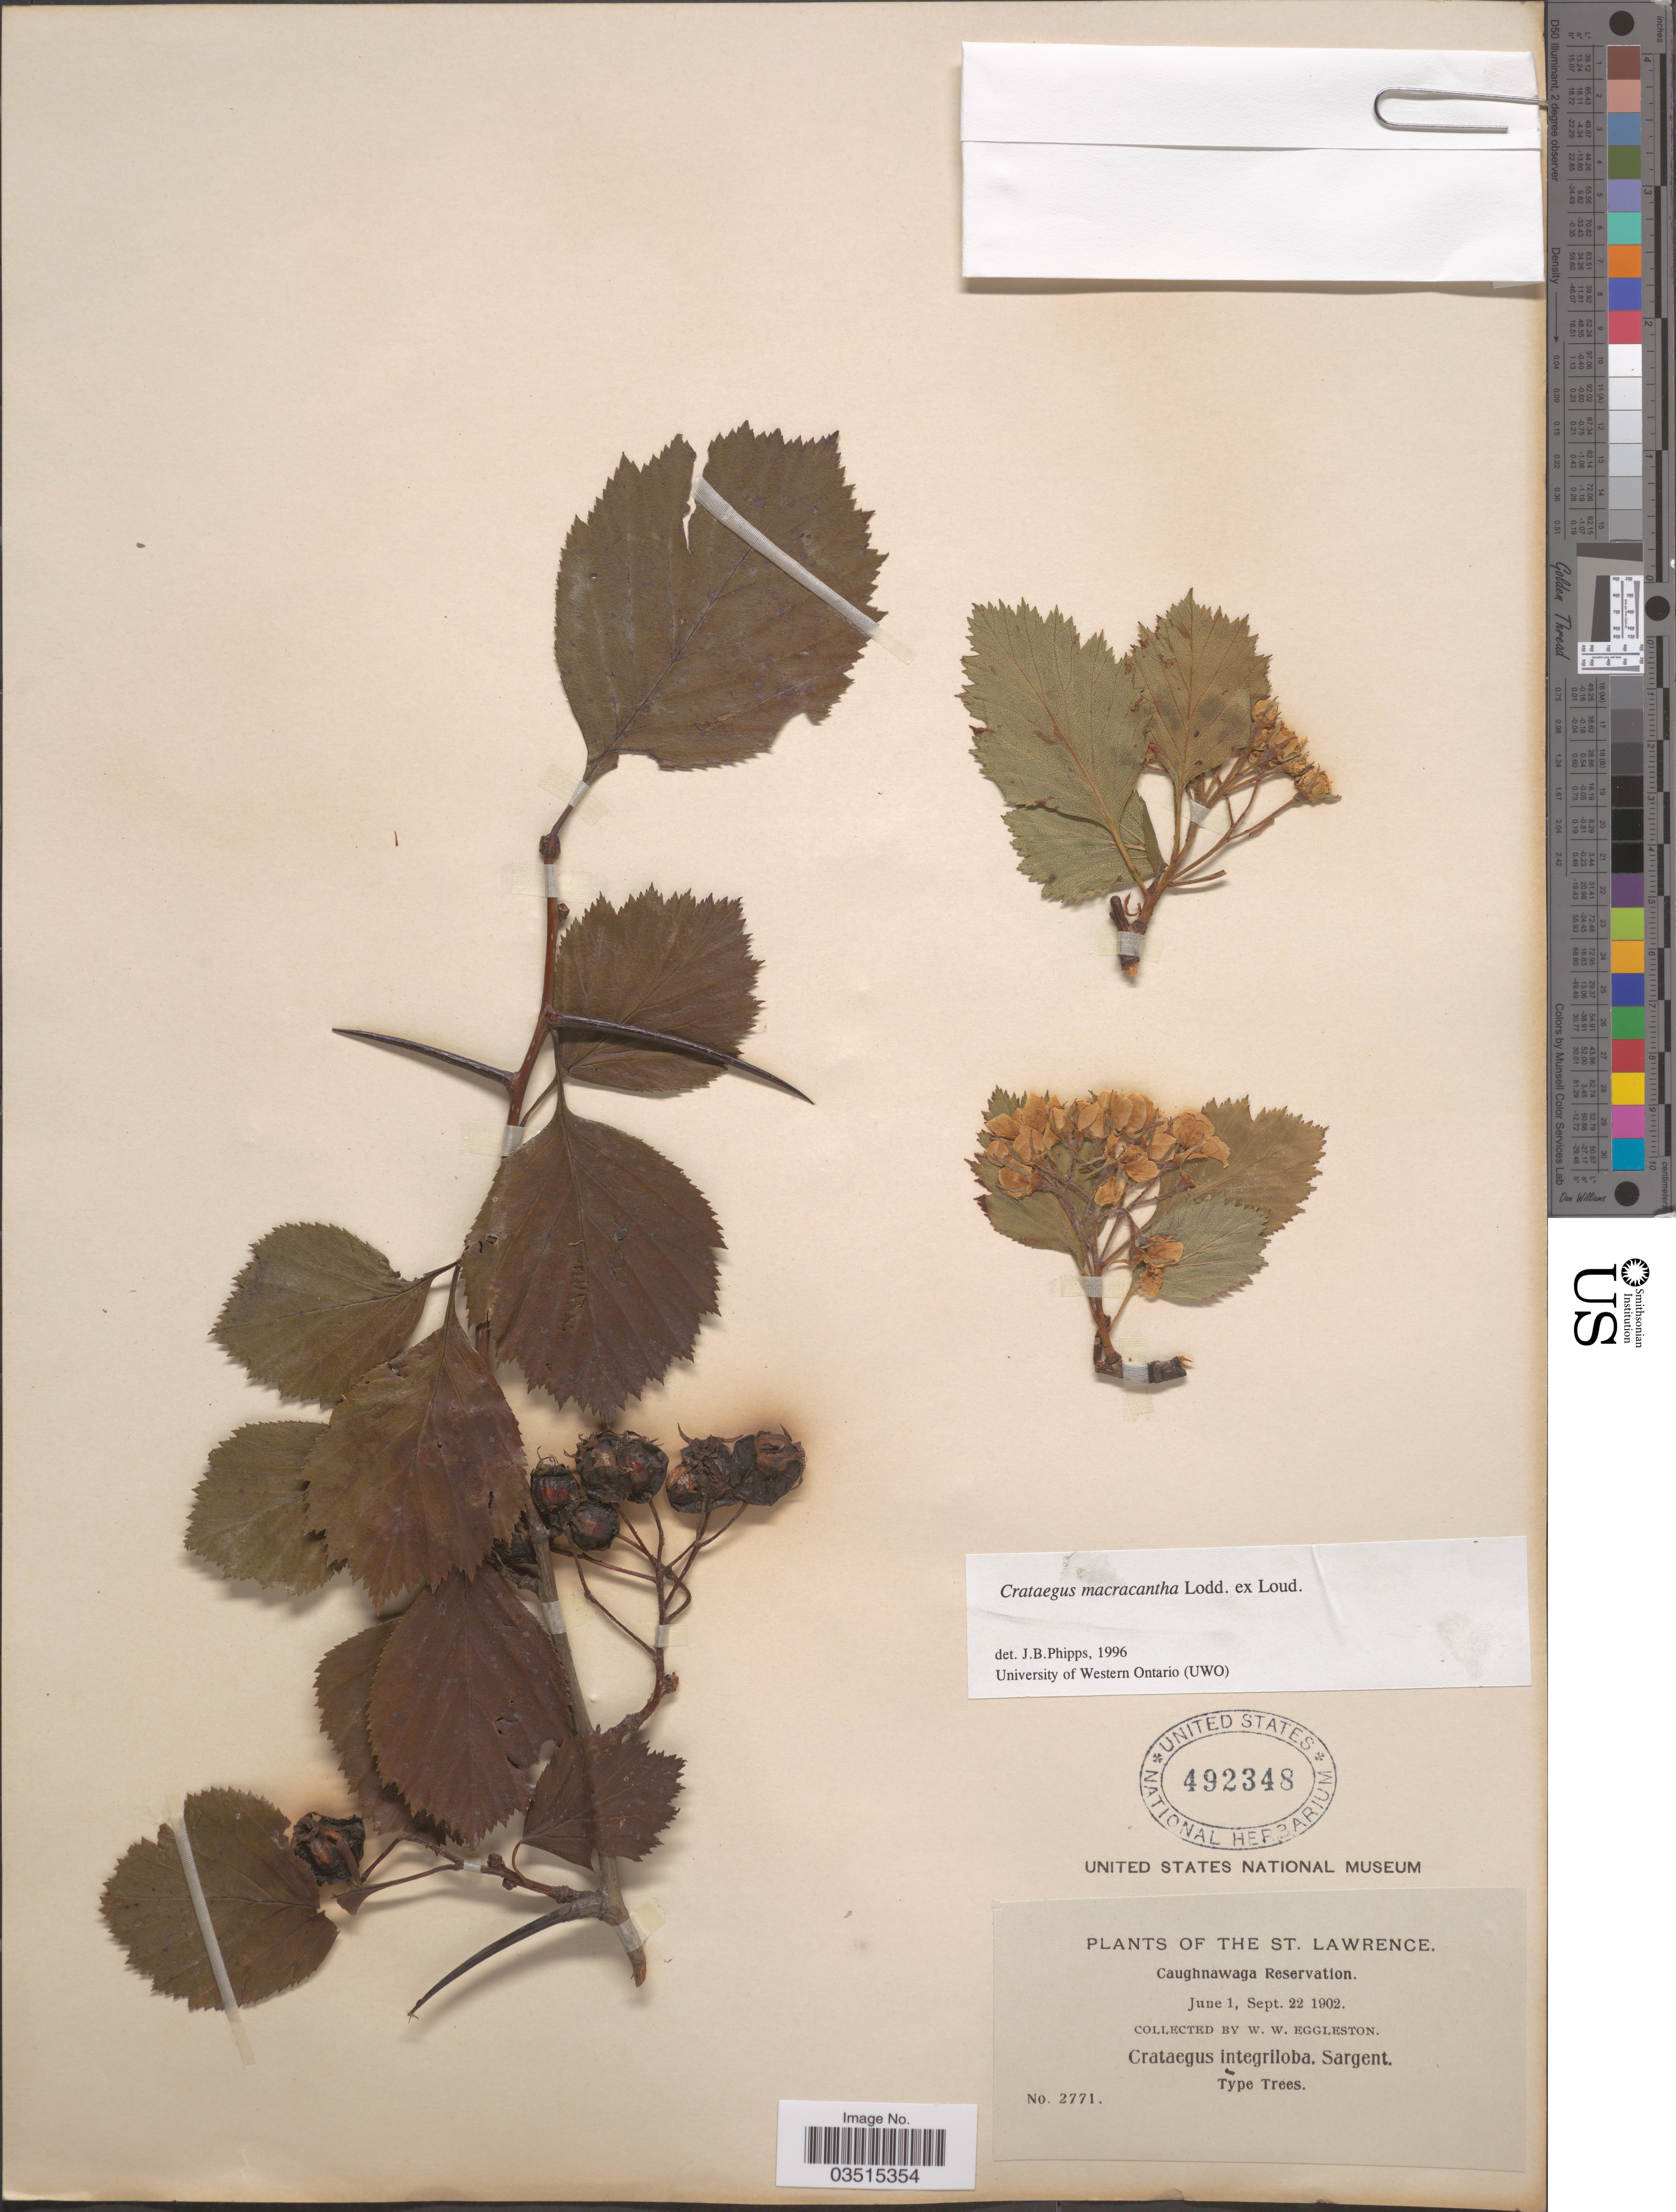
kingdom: Plantae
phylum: Tracheophyta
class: Magnoliopsida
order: Rosales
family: Rosaceae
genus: Crataegus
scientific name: Crataegus macracantha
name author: (Lindl.) Lodd. ex Loudon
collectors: W. W. Eggleston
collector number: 2771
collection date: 1902-06-01/1902-09-22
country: Canada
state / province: Quebec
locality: The St. Lawrence. Caughnawaga Reservation.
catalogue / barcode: US 492348